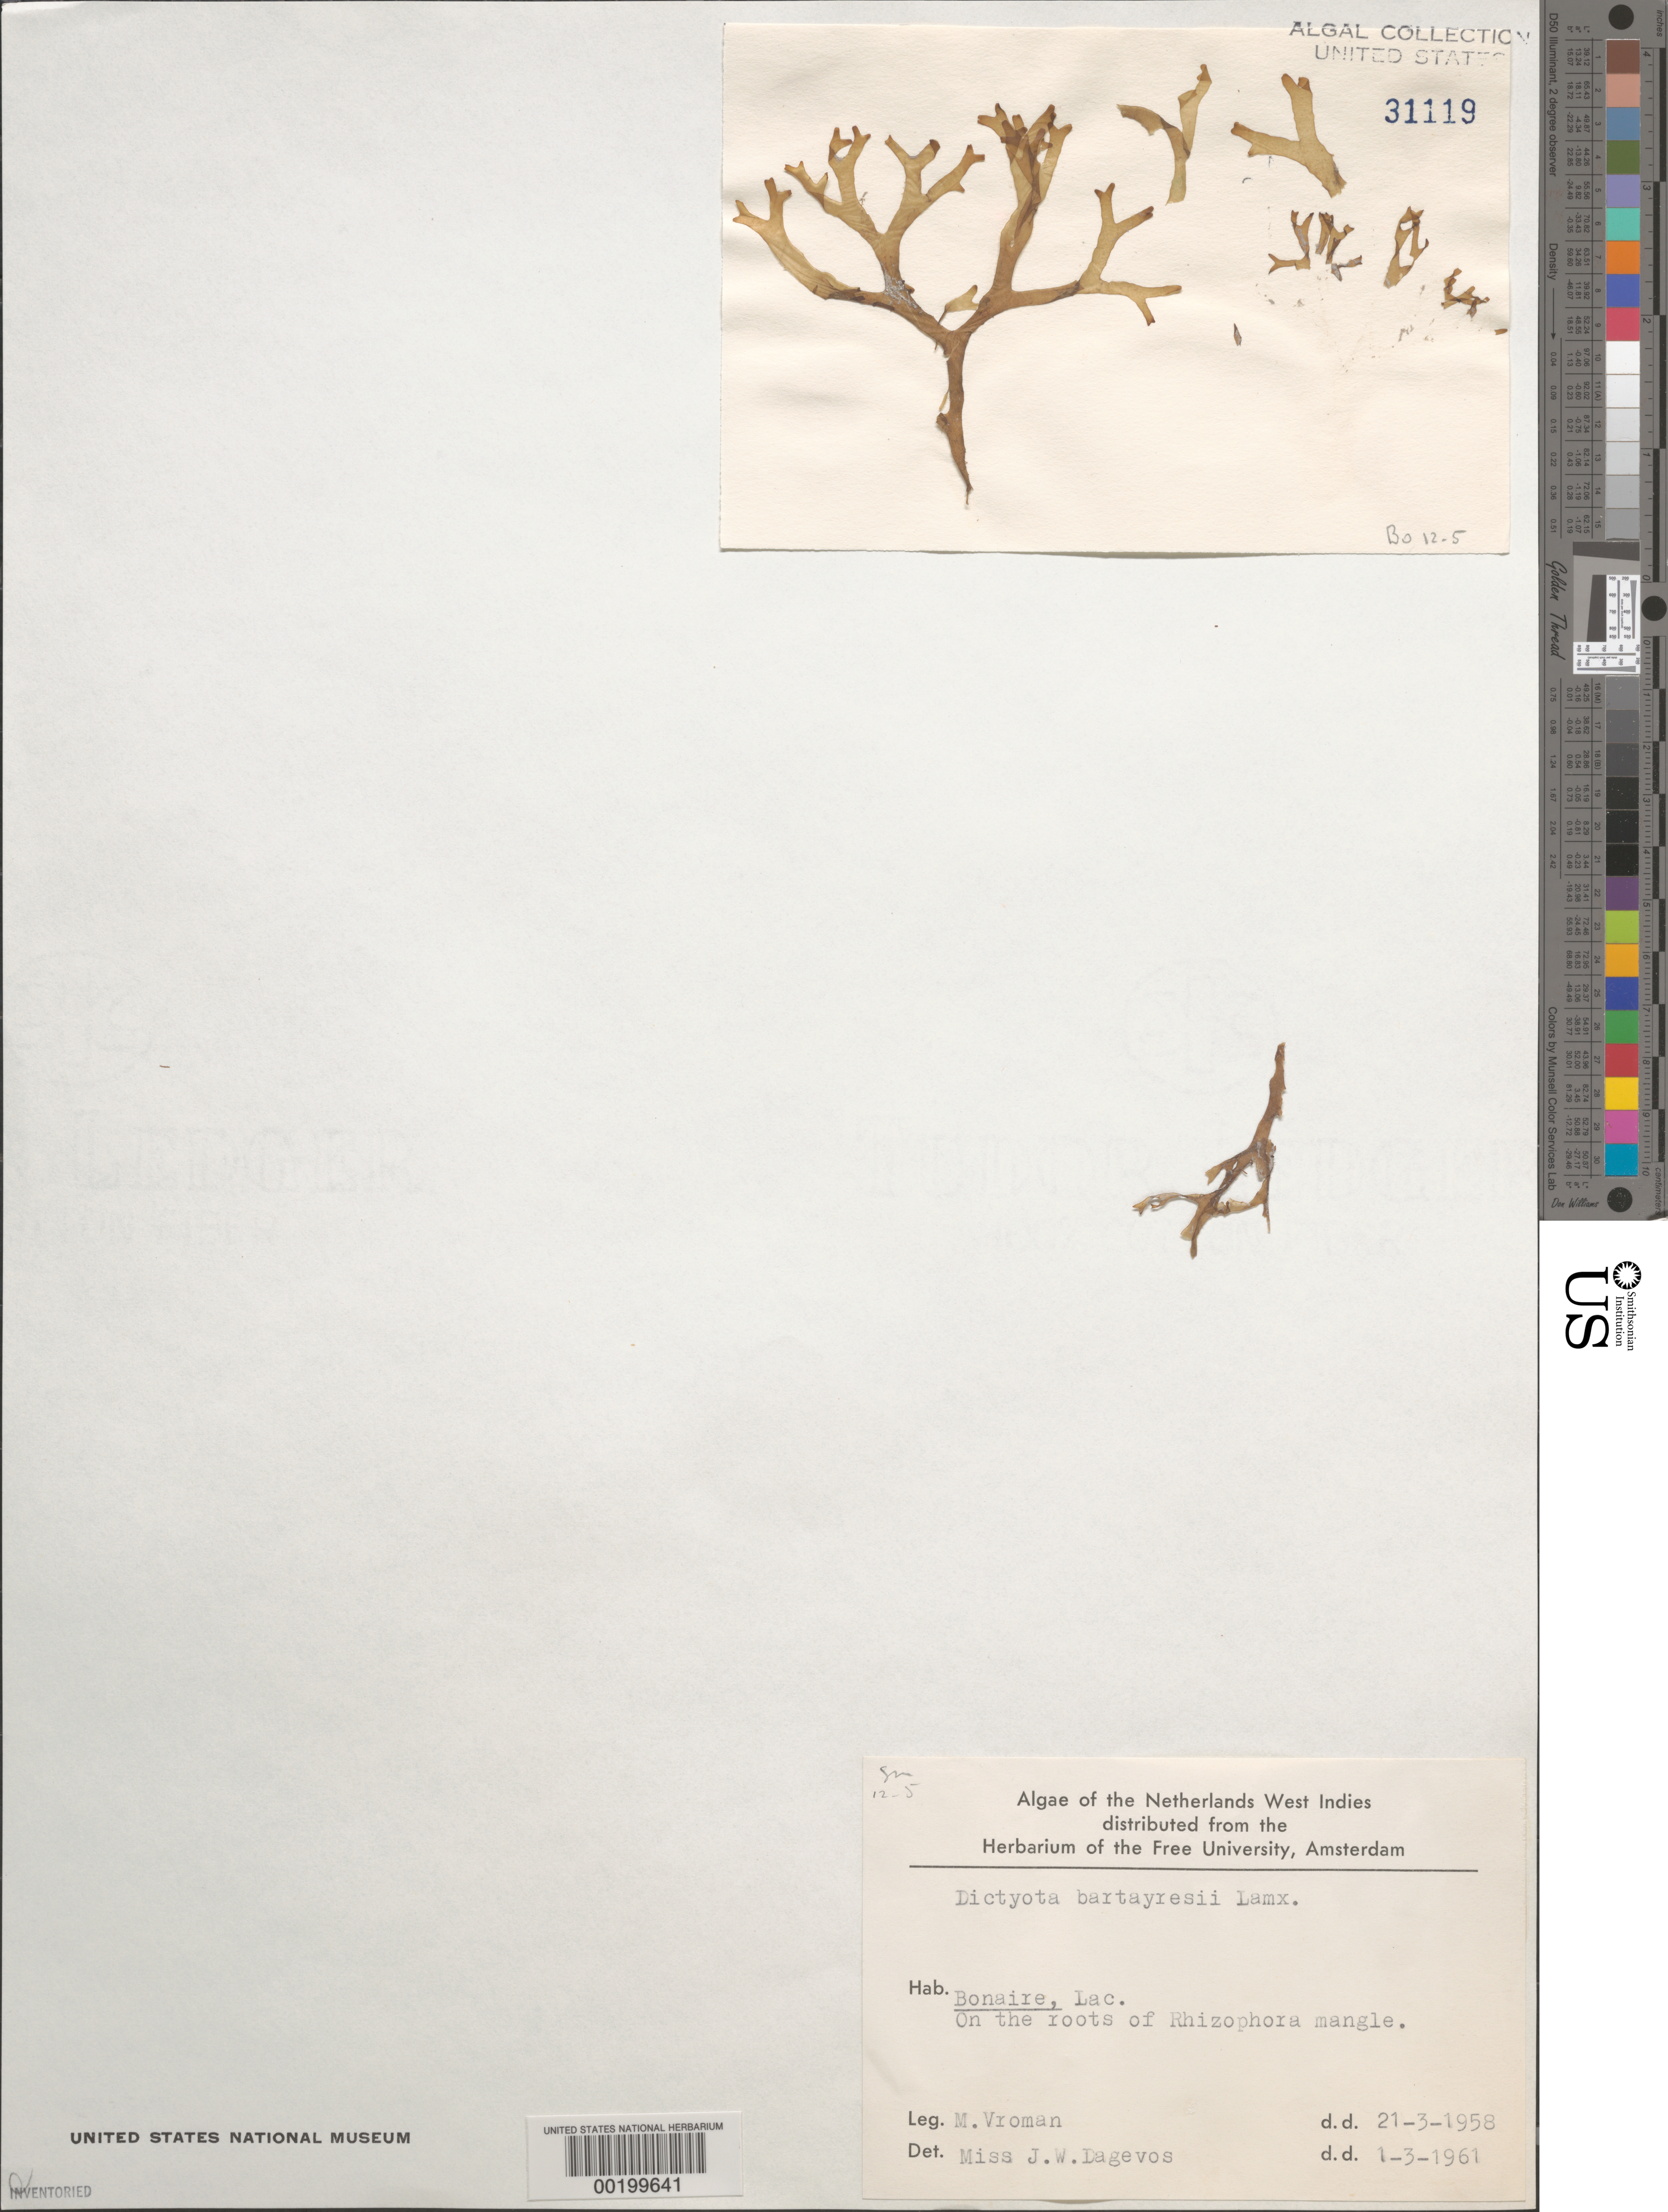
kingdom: Chromista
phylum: Ochrophyta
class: Phaeophyceae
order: Dictyotales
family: Dictyotaceae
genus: Dictyota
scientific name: Dictyota bartayresiana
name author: J.V.Lamouroux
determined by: Dagevos, J. W.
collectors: M. Vroman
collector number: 12-5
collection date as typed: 21 Mar 1958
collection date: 1958-03-21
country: Netherlands Antilles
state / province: ABC Islands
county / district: Bonaire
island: Bonaire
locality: Lac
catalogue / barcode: US 31119